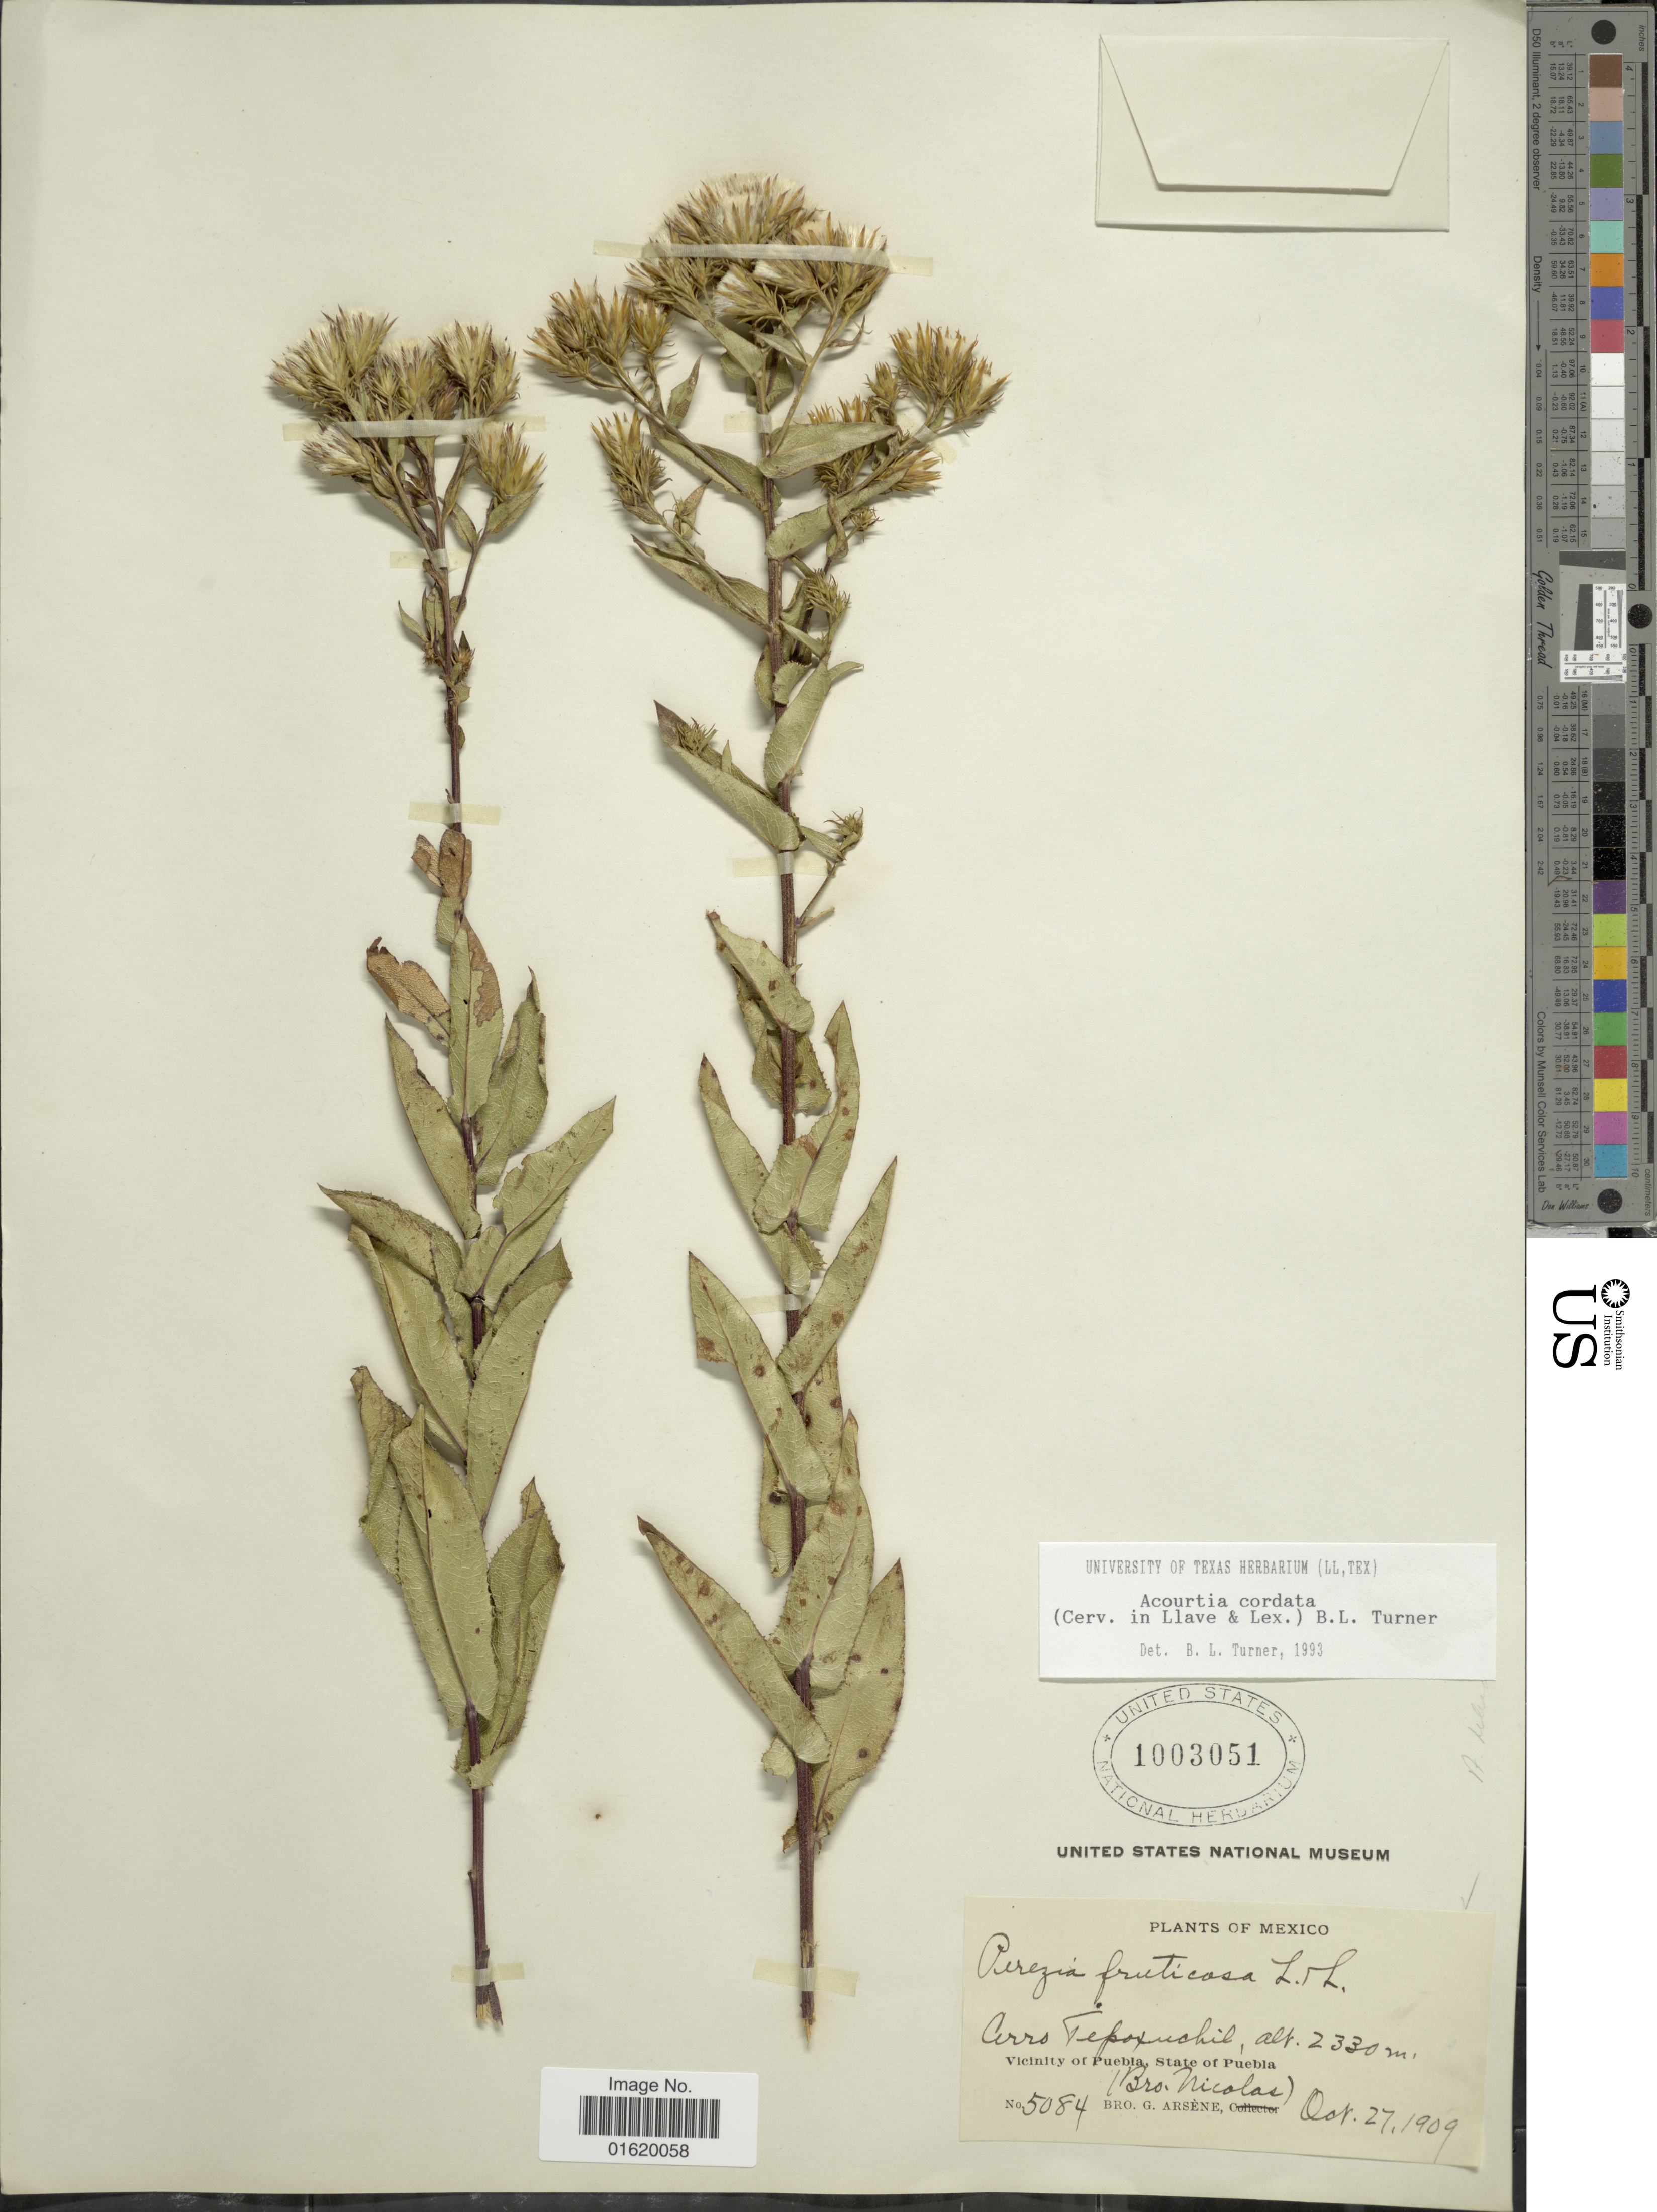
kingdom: Plantae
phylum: Tracheophyta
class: Magnoliopsida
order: Asterales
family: Asteraceae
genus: Acourtia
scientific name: Acourtia cordata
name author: (Cerv.) B.L. Turner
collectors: Bro. G. Arsène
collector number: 5084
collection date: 1909-10-27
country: Mexico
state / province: Puebla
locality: Cerro Yepoxuchil, vicinity of Puebla, State of Puebla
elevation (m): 2330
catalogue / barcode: US 1003051